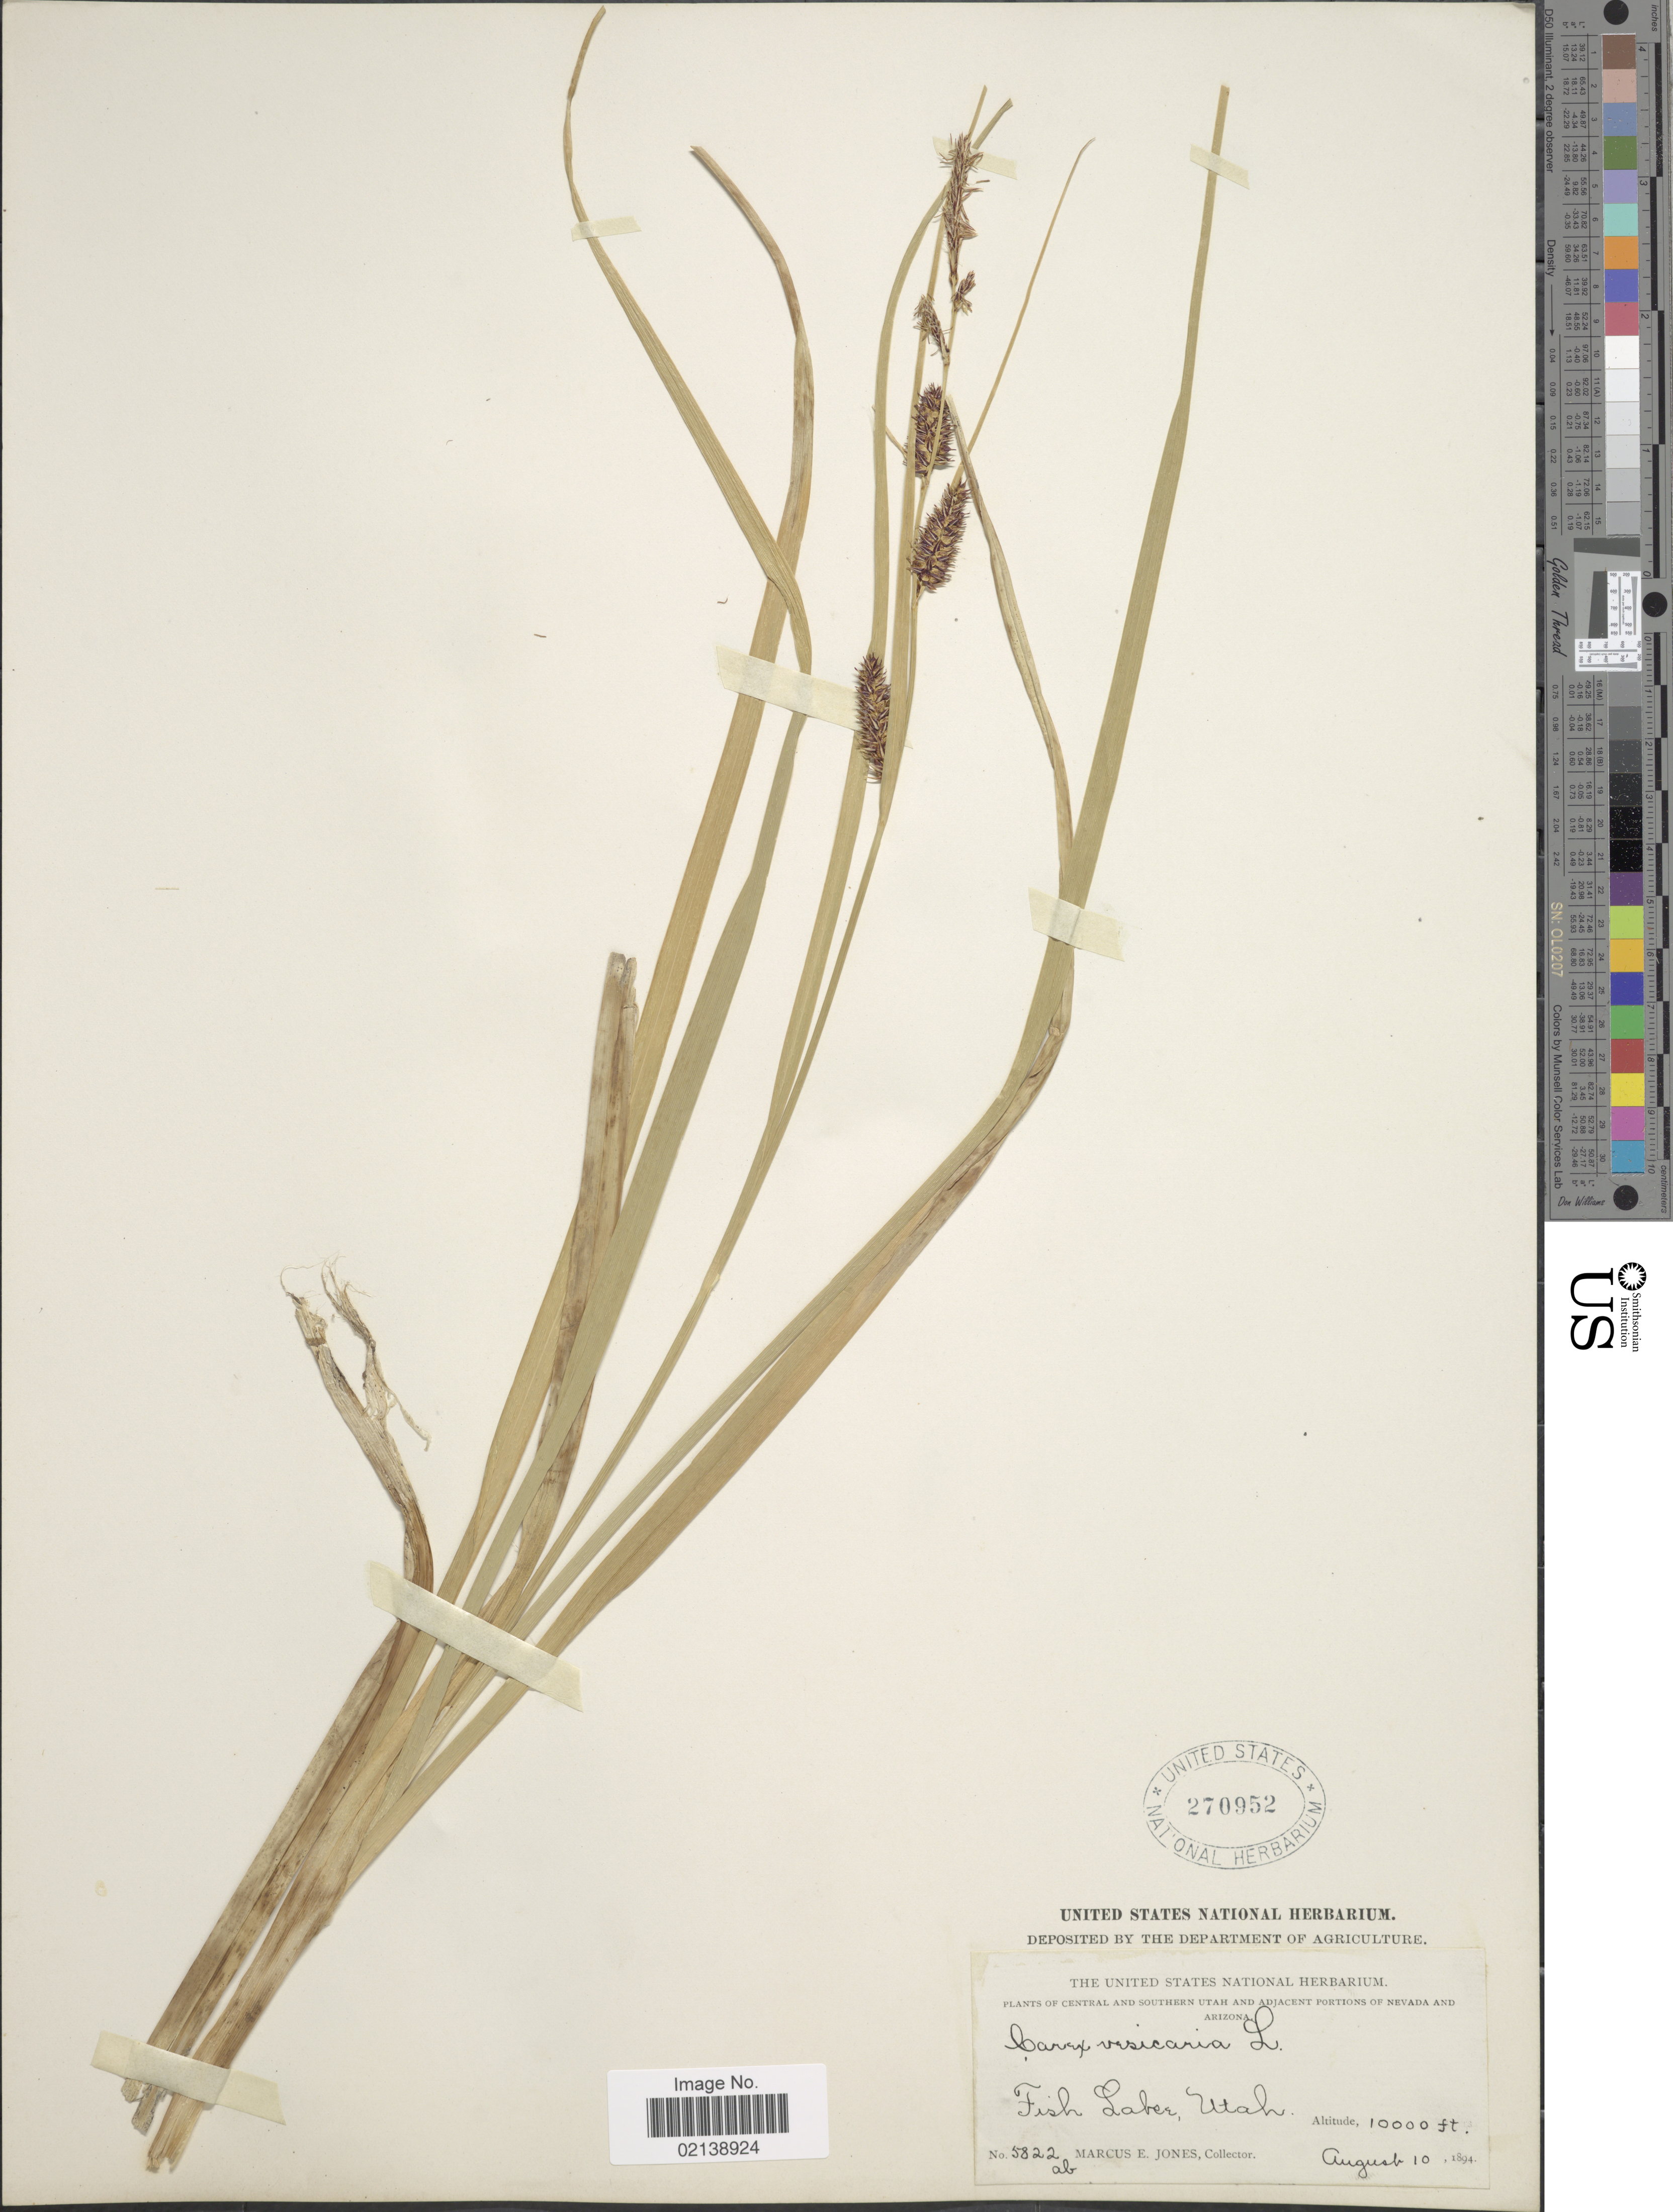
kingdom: Plantae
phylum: Tracheophyta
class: Liliopsida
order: Poales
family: Cyperaceae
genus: Carex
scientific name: Carex vesicaria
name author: L.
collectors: M. E. Jones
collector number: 5822ab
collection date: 1894-08-10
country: United States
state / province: Utah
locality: Central and southern Utah and Adjacent Portions of Nevada and Arizona, Fish Lake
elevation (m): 3048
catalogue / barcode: US 270952